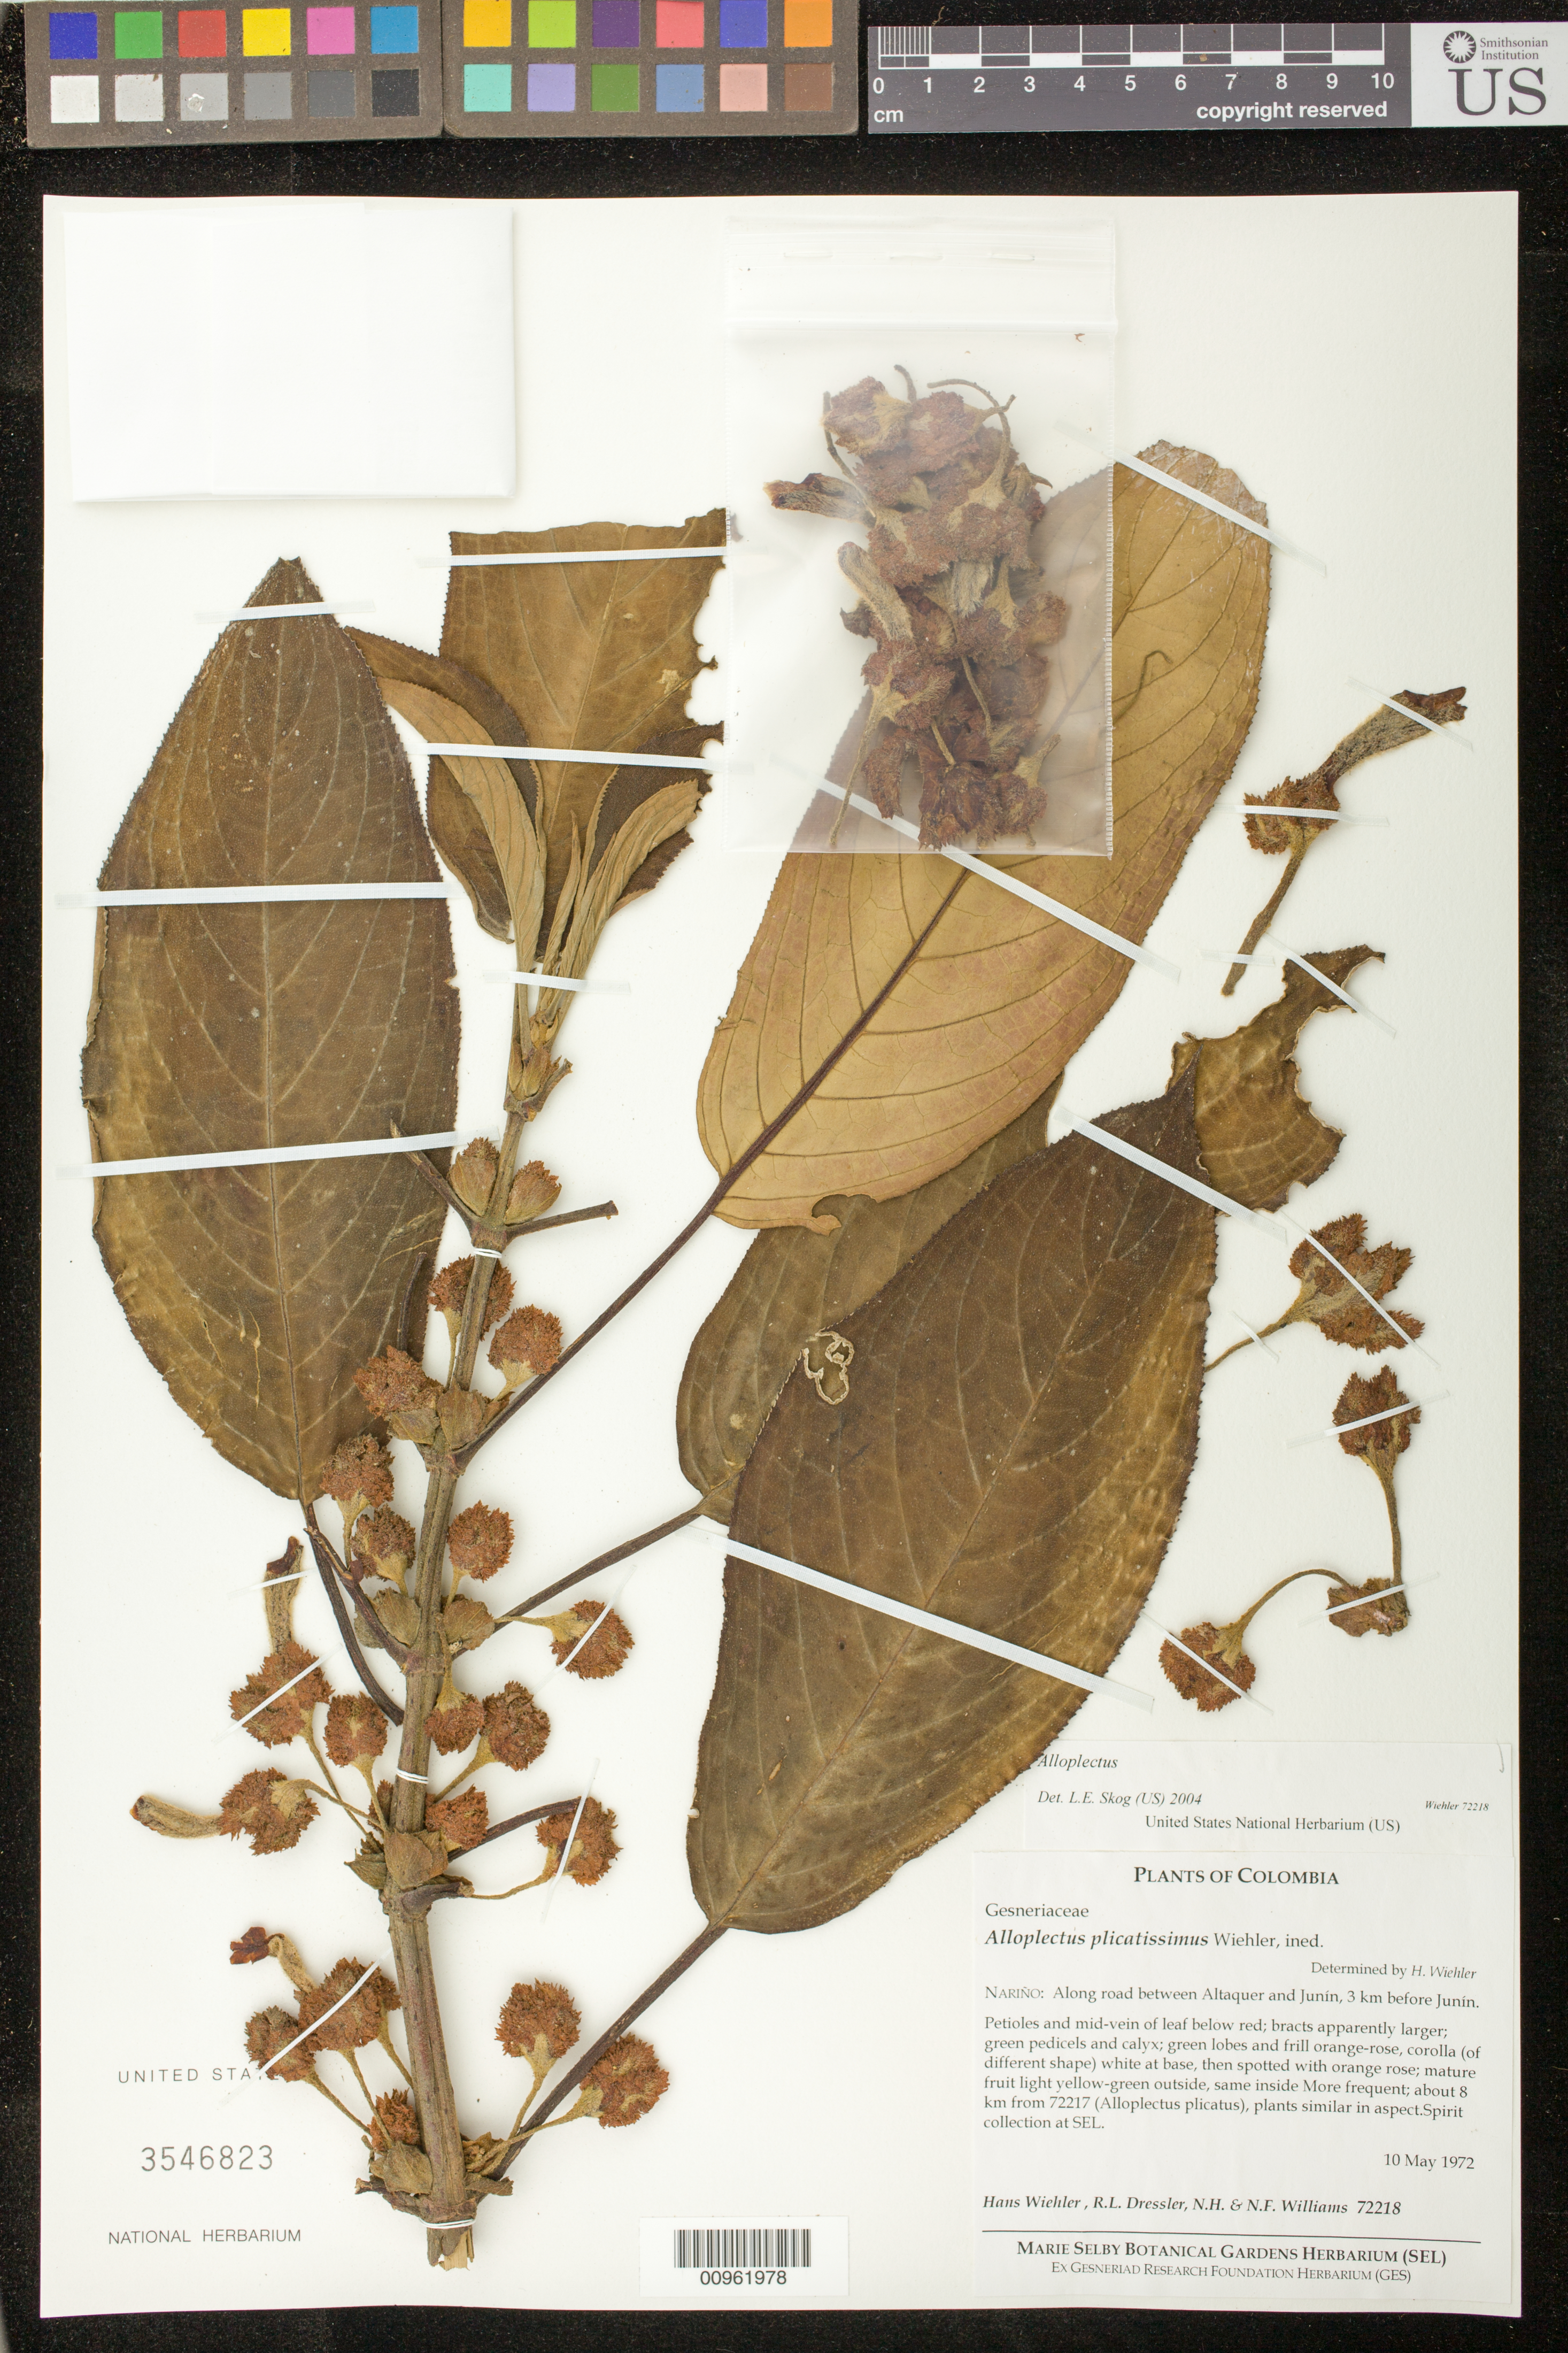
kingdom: Plantae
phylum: Tracheophyta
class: Magnoliopsida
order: Lamiales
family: Gesneriaceae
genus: Alloplectus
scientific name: Alloplectus sp.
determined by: Skog, Laurence E.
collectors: H. J. Wiehler, R. Dressler, N. H. Williams & N. Williams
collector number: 72218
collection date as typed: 10 May 1972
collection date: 1972-05-10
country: Colombia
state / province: Nariño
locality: Nariño: along road between Altaquer and Junín, 3 km before Junín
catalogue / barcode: US 3546823